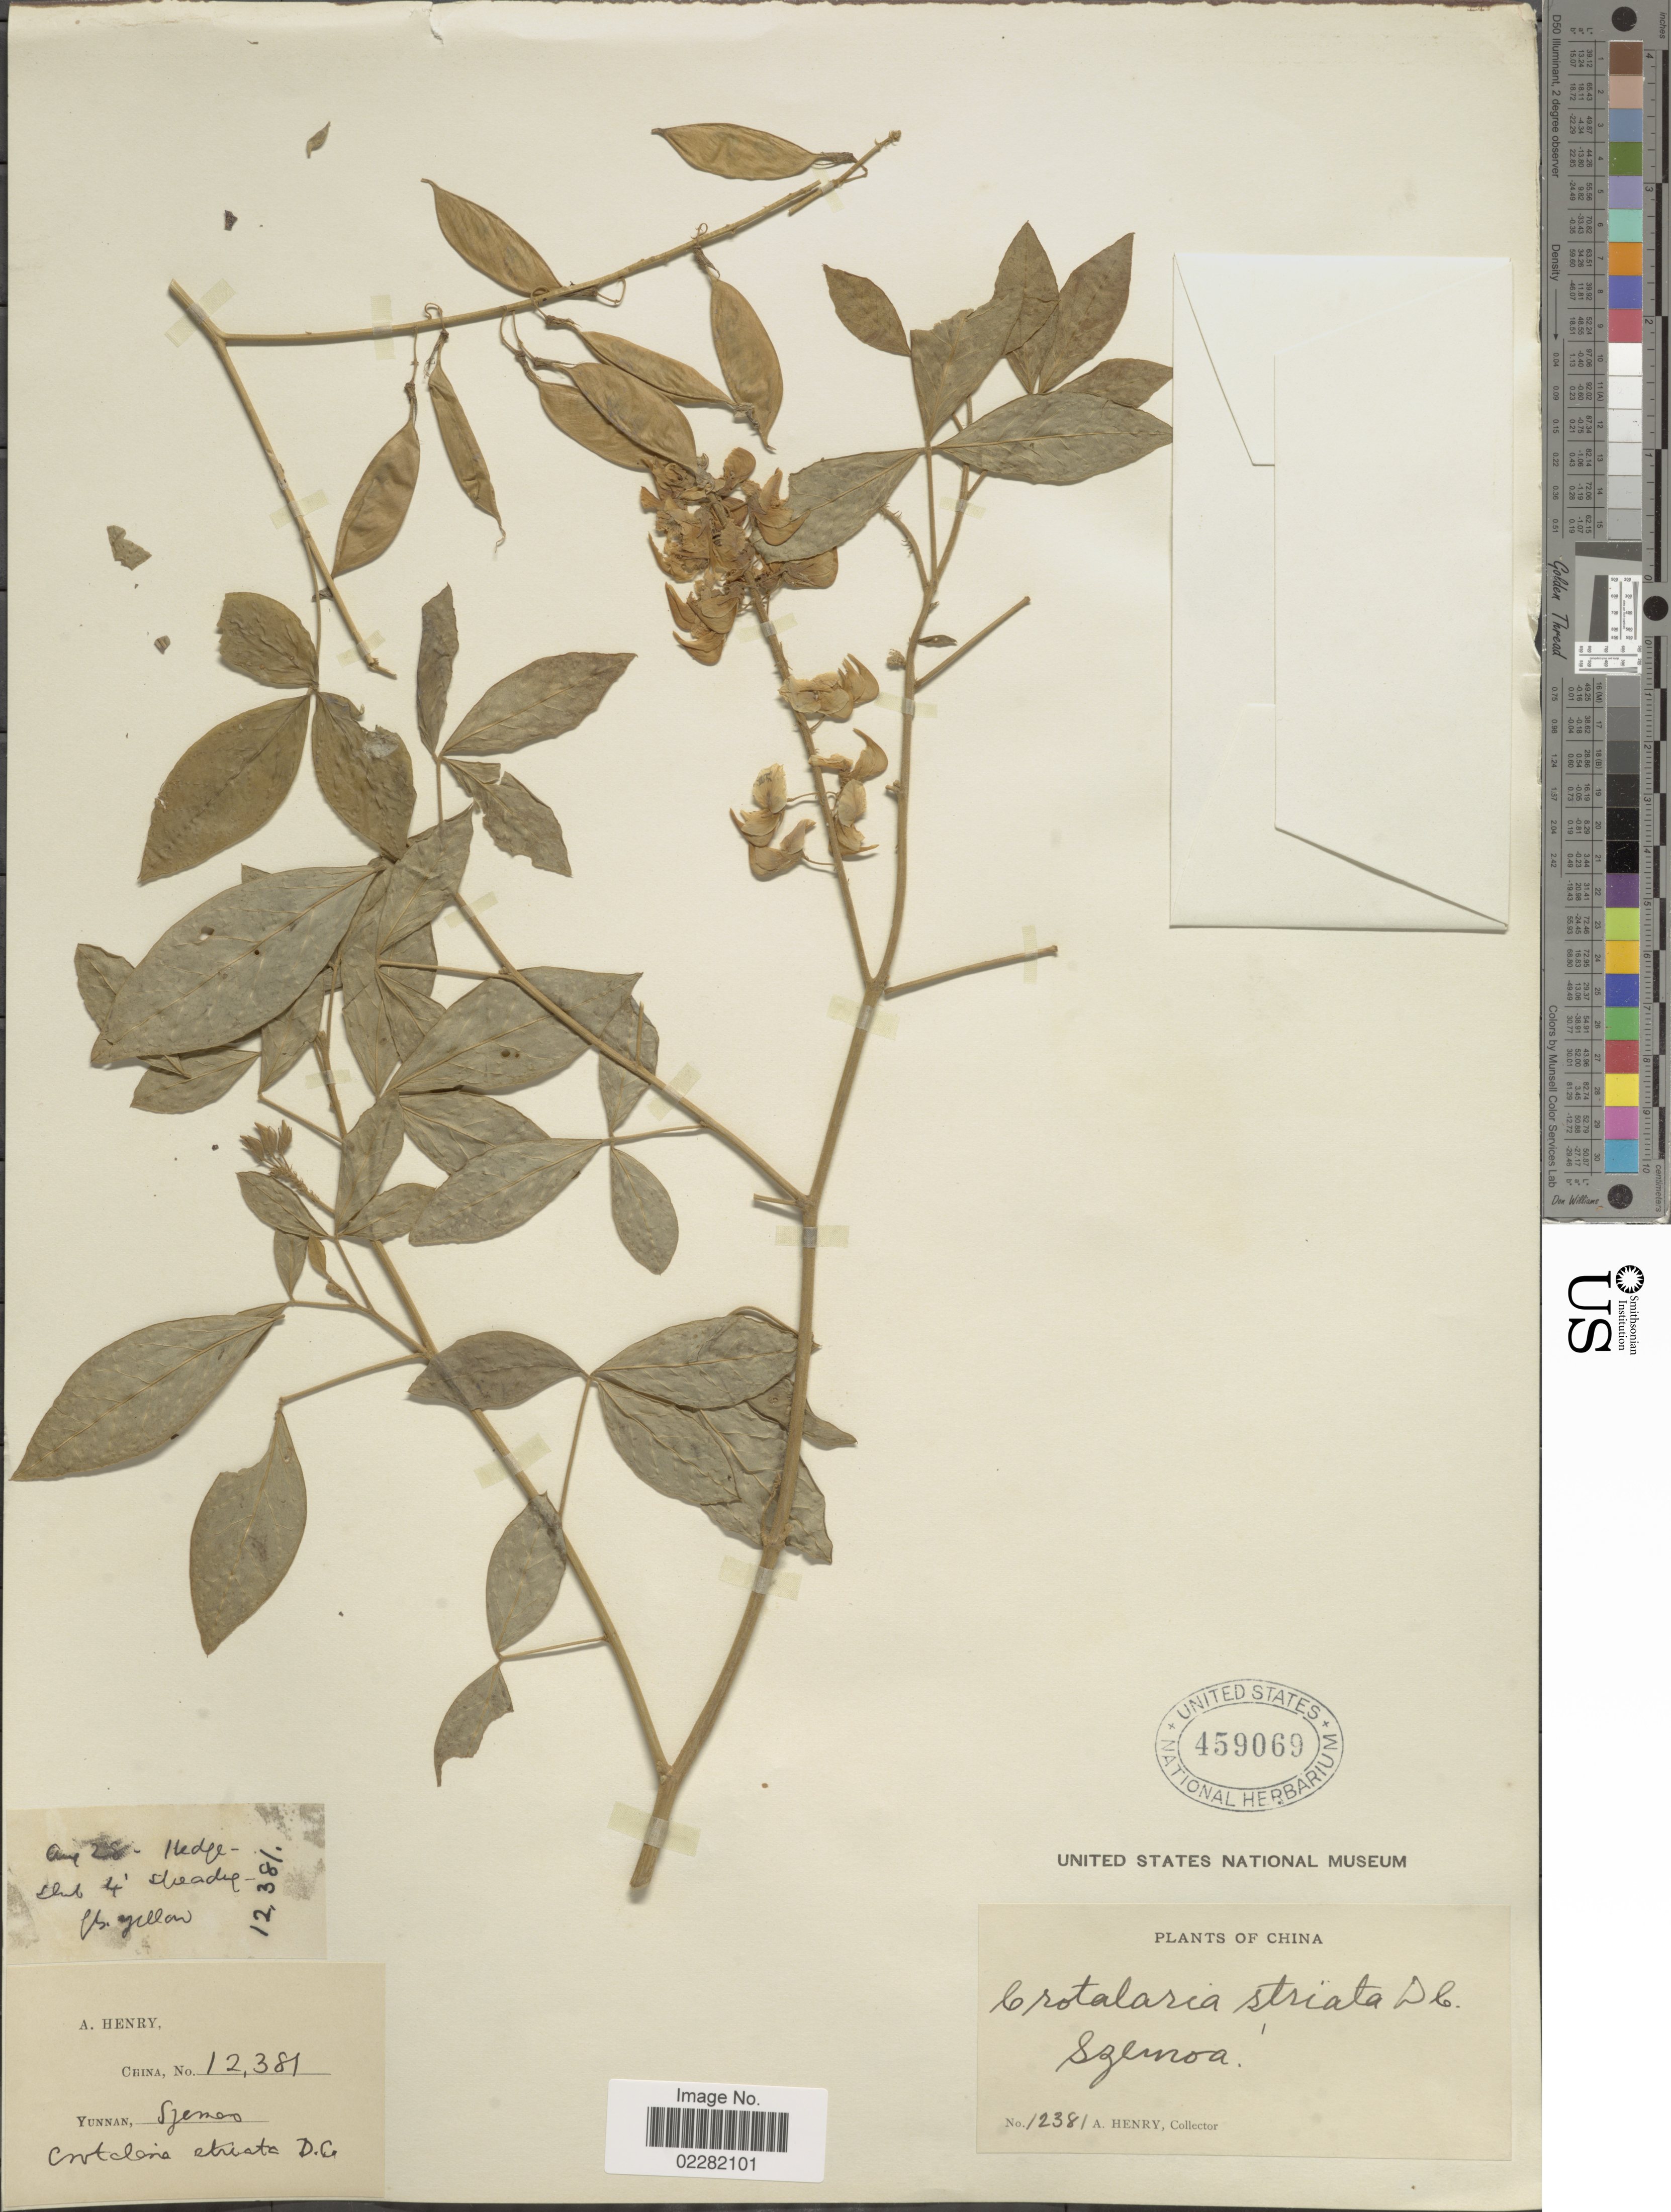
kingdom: Plantae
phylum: Tracheophyta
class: Magnoliopsida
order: Fabales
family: Fabaceae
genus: Crotalaria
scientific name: Crotalaria pallida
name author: Aiton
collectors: A. Henry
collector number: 12381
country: China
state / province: Yunnan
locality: Szemoa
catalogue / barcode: US 459069